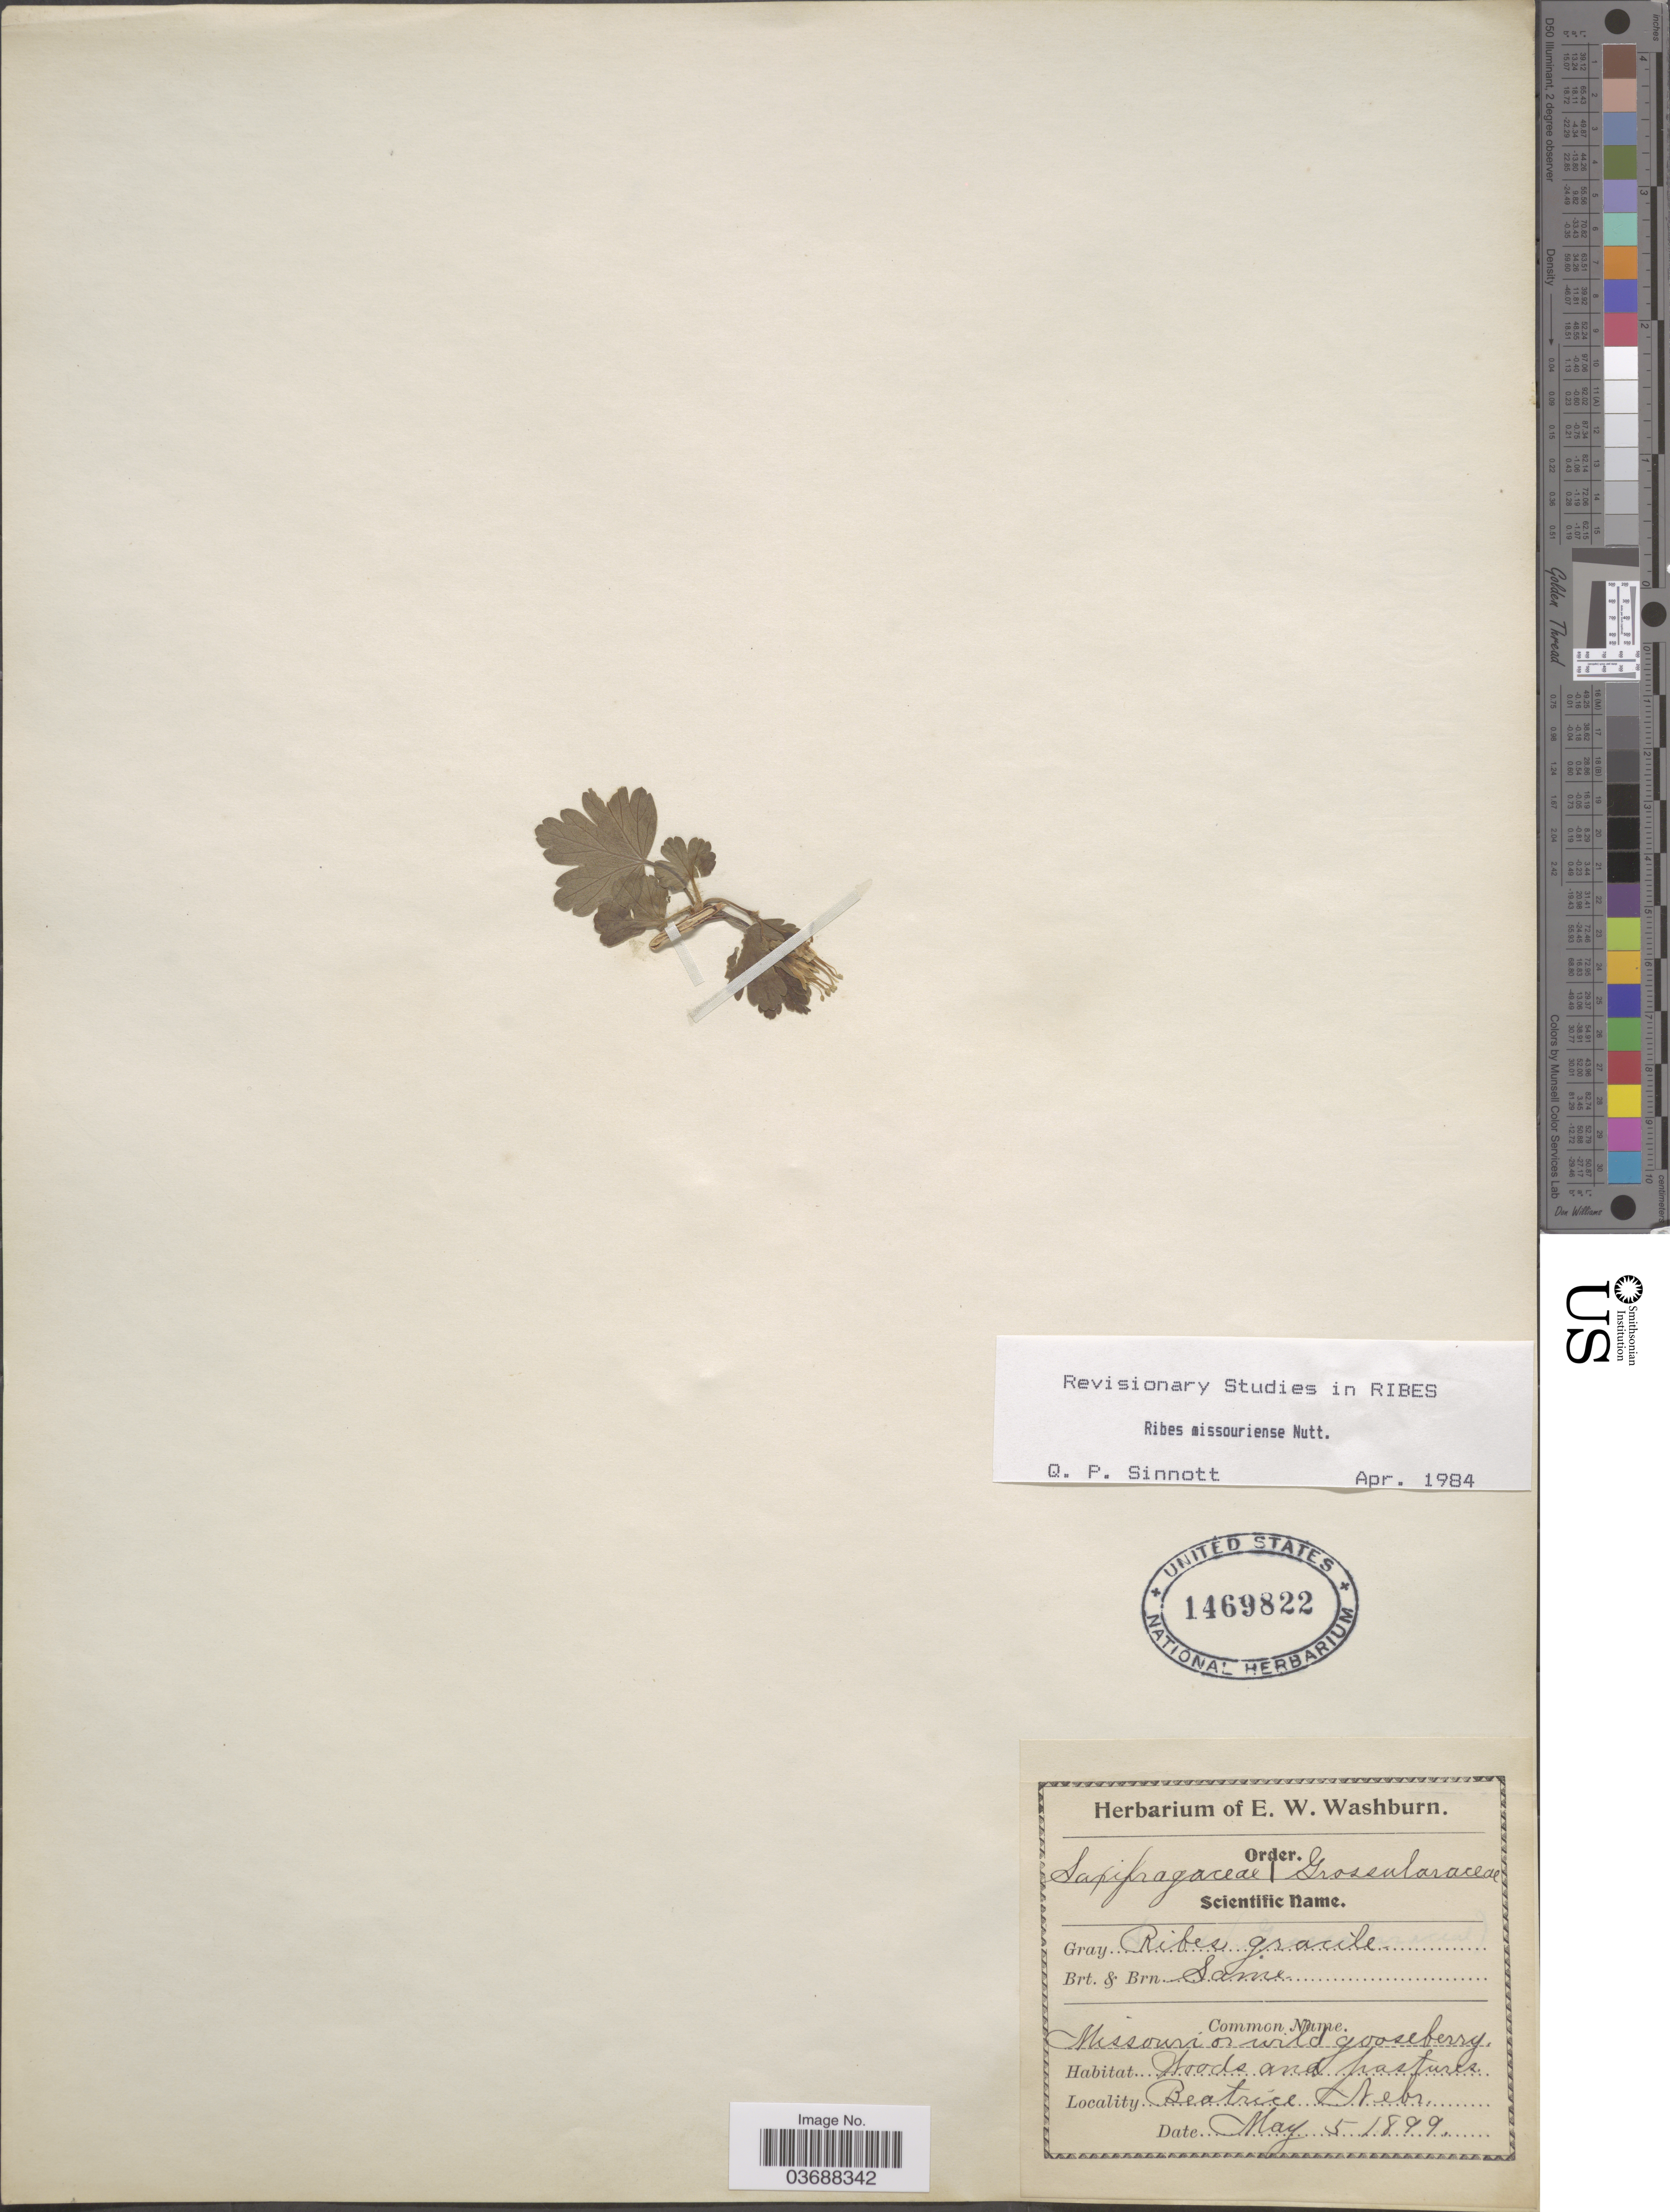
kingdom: Plantae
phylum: Tracheophyta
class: Magnoliopsida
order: Saxifragales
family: Grossulariaceae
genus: Ribes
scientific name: Ribes missouriense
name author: Nutt.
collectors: ex herb. E. W. Washburn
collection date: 1899-05-05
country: United States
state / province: Nebraska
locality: Beatrice.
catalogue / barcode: US 1469822